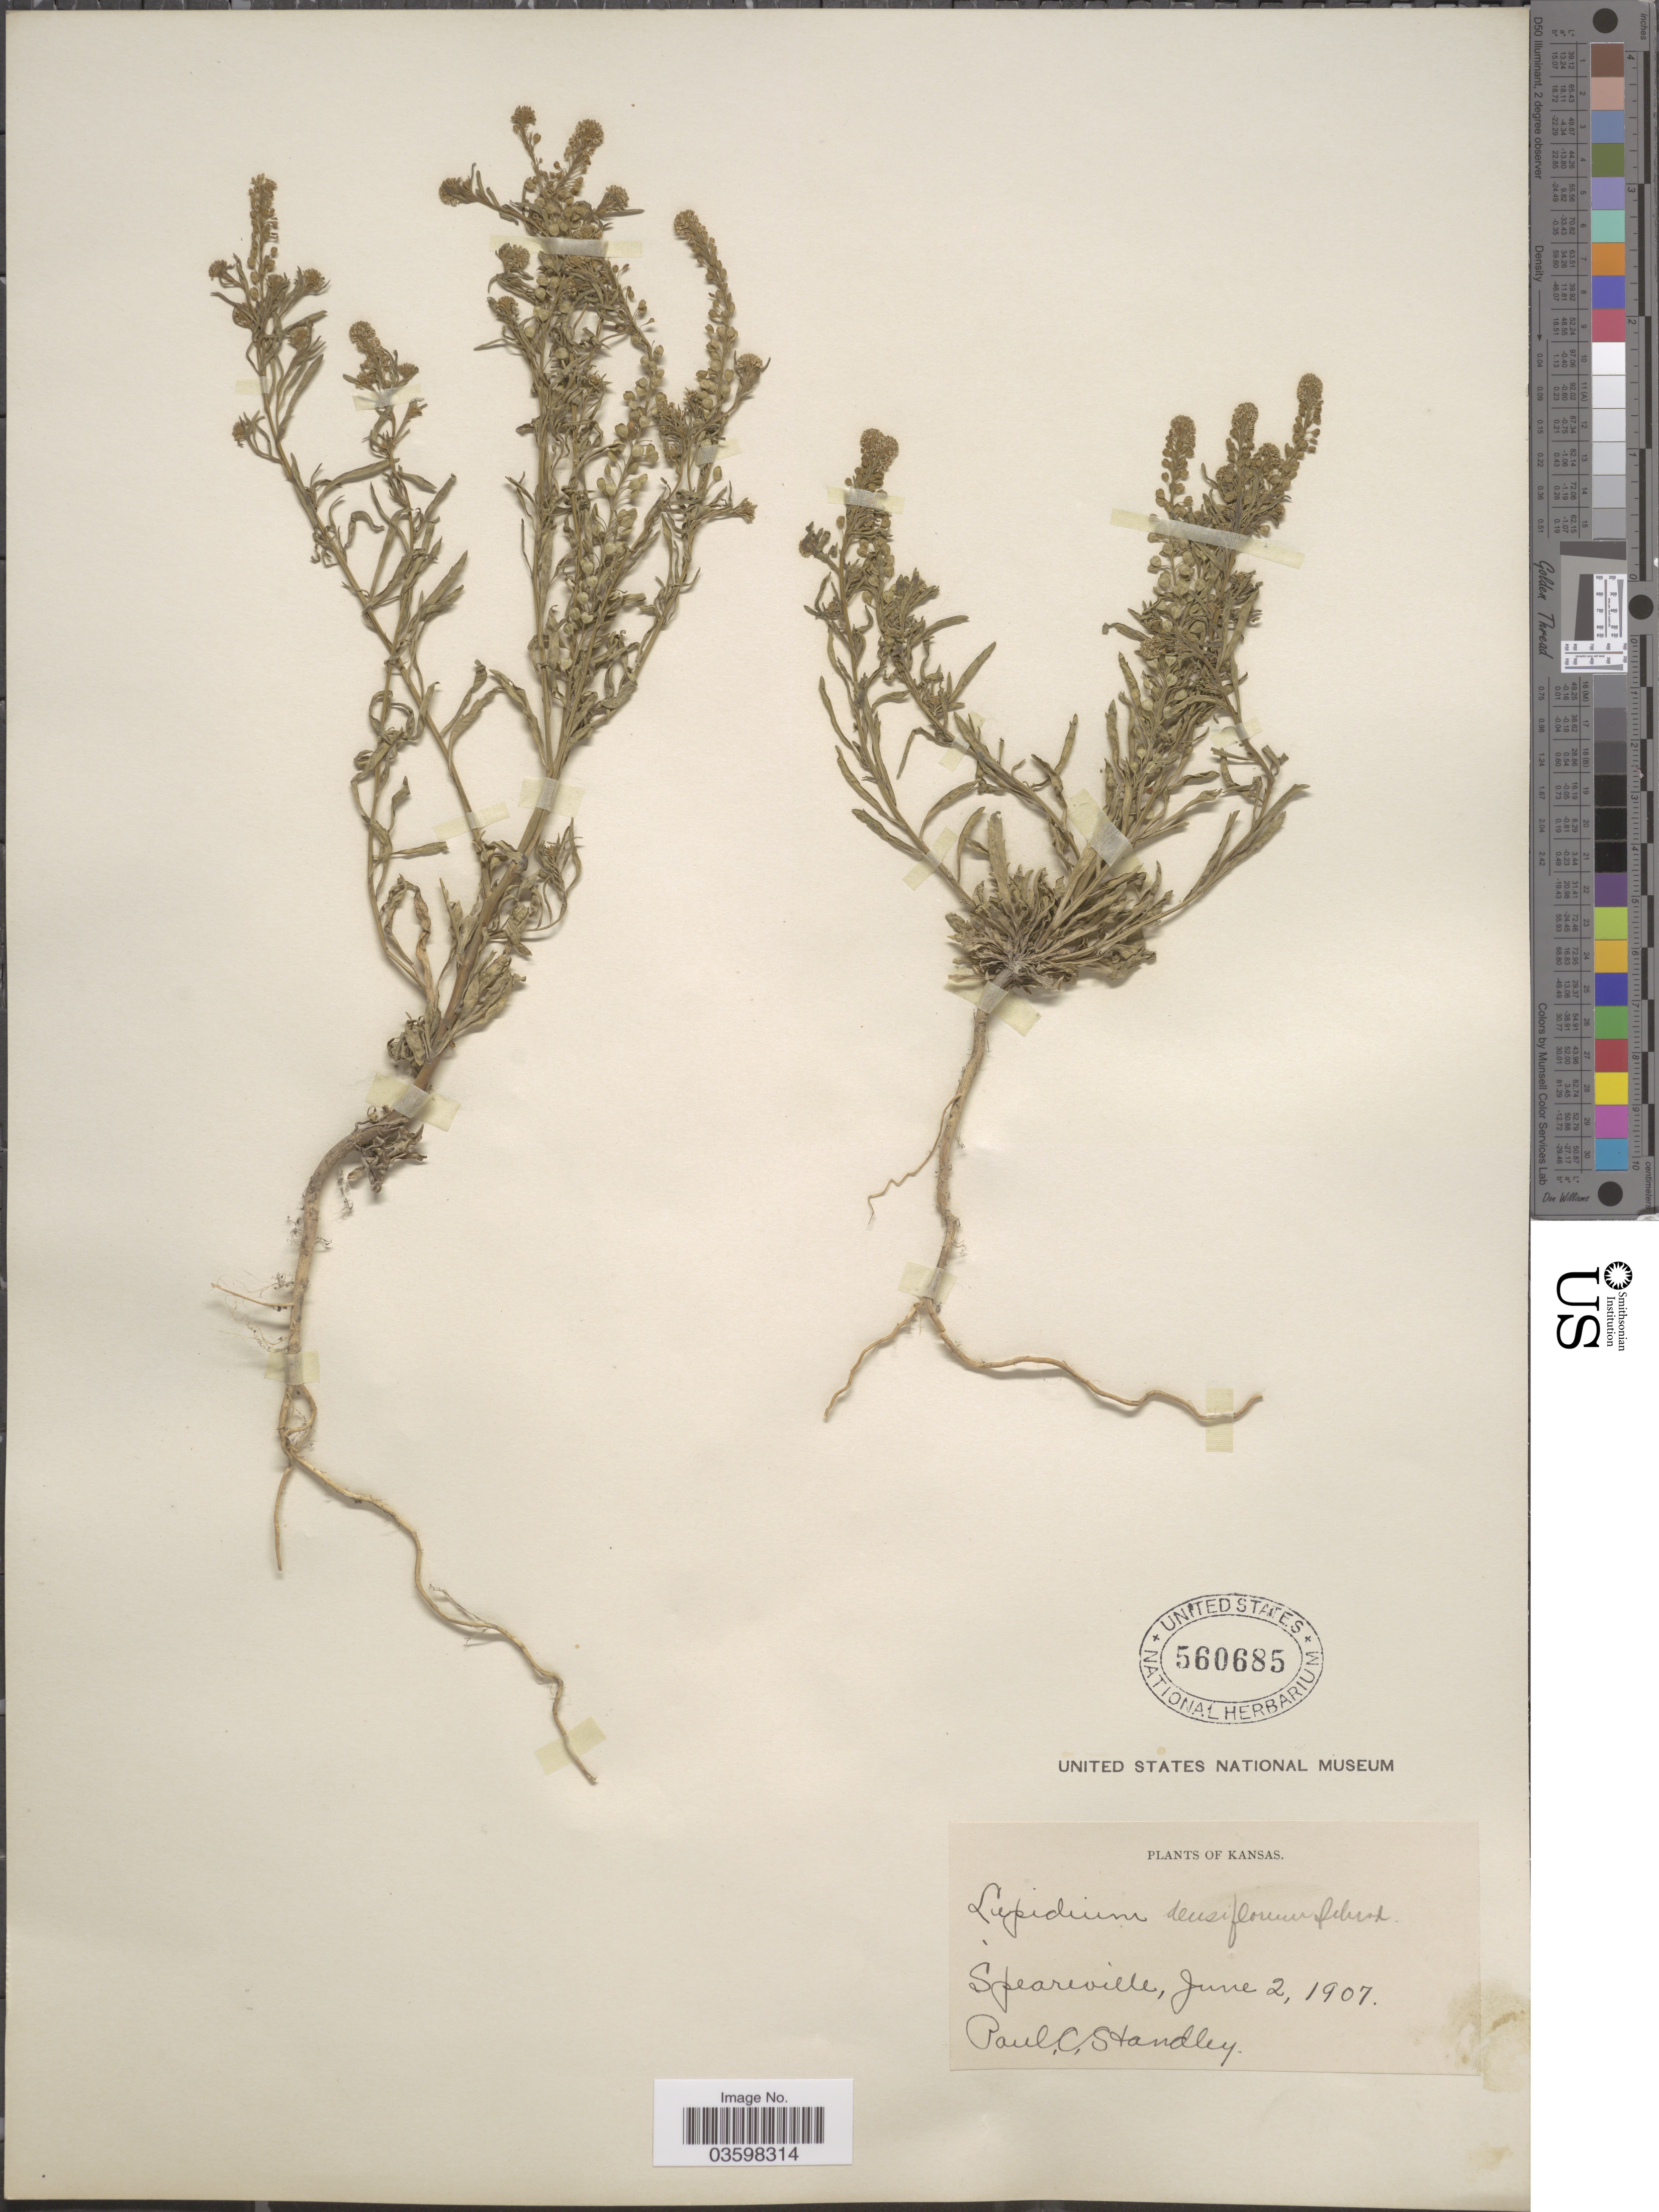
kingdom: Plantae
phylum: Tracheophyta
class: Magnoliopsida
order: Brassicales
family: Brassicaceae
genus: Lepidium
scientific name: Lepidium densiflorum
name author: Schrad.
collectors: P. C. Standley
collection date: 1907-06-02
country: United States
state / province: Kansas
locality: Spearville.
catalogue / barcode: US 560685